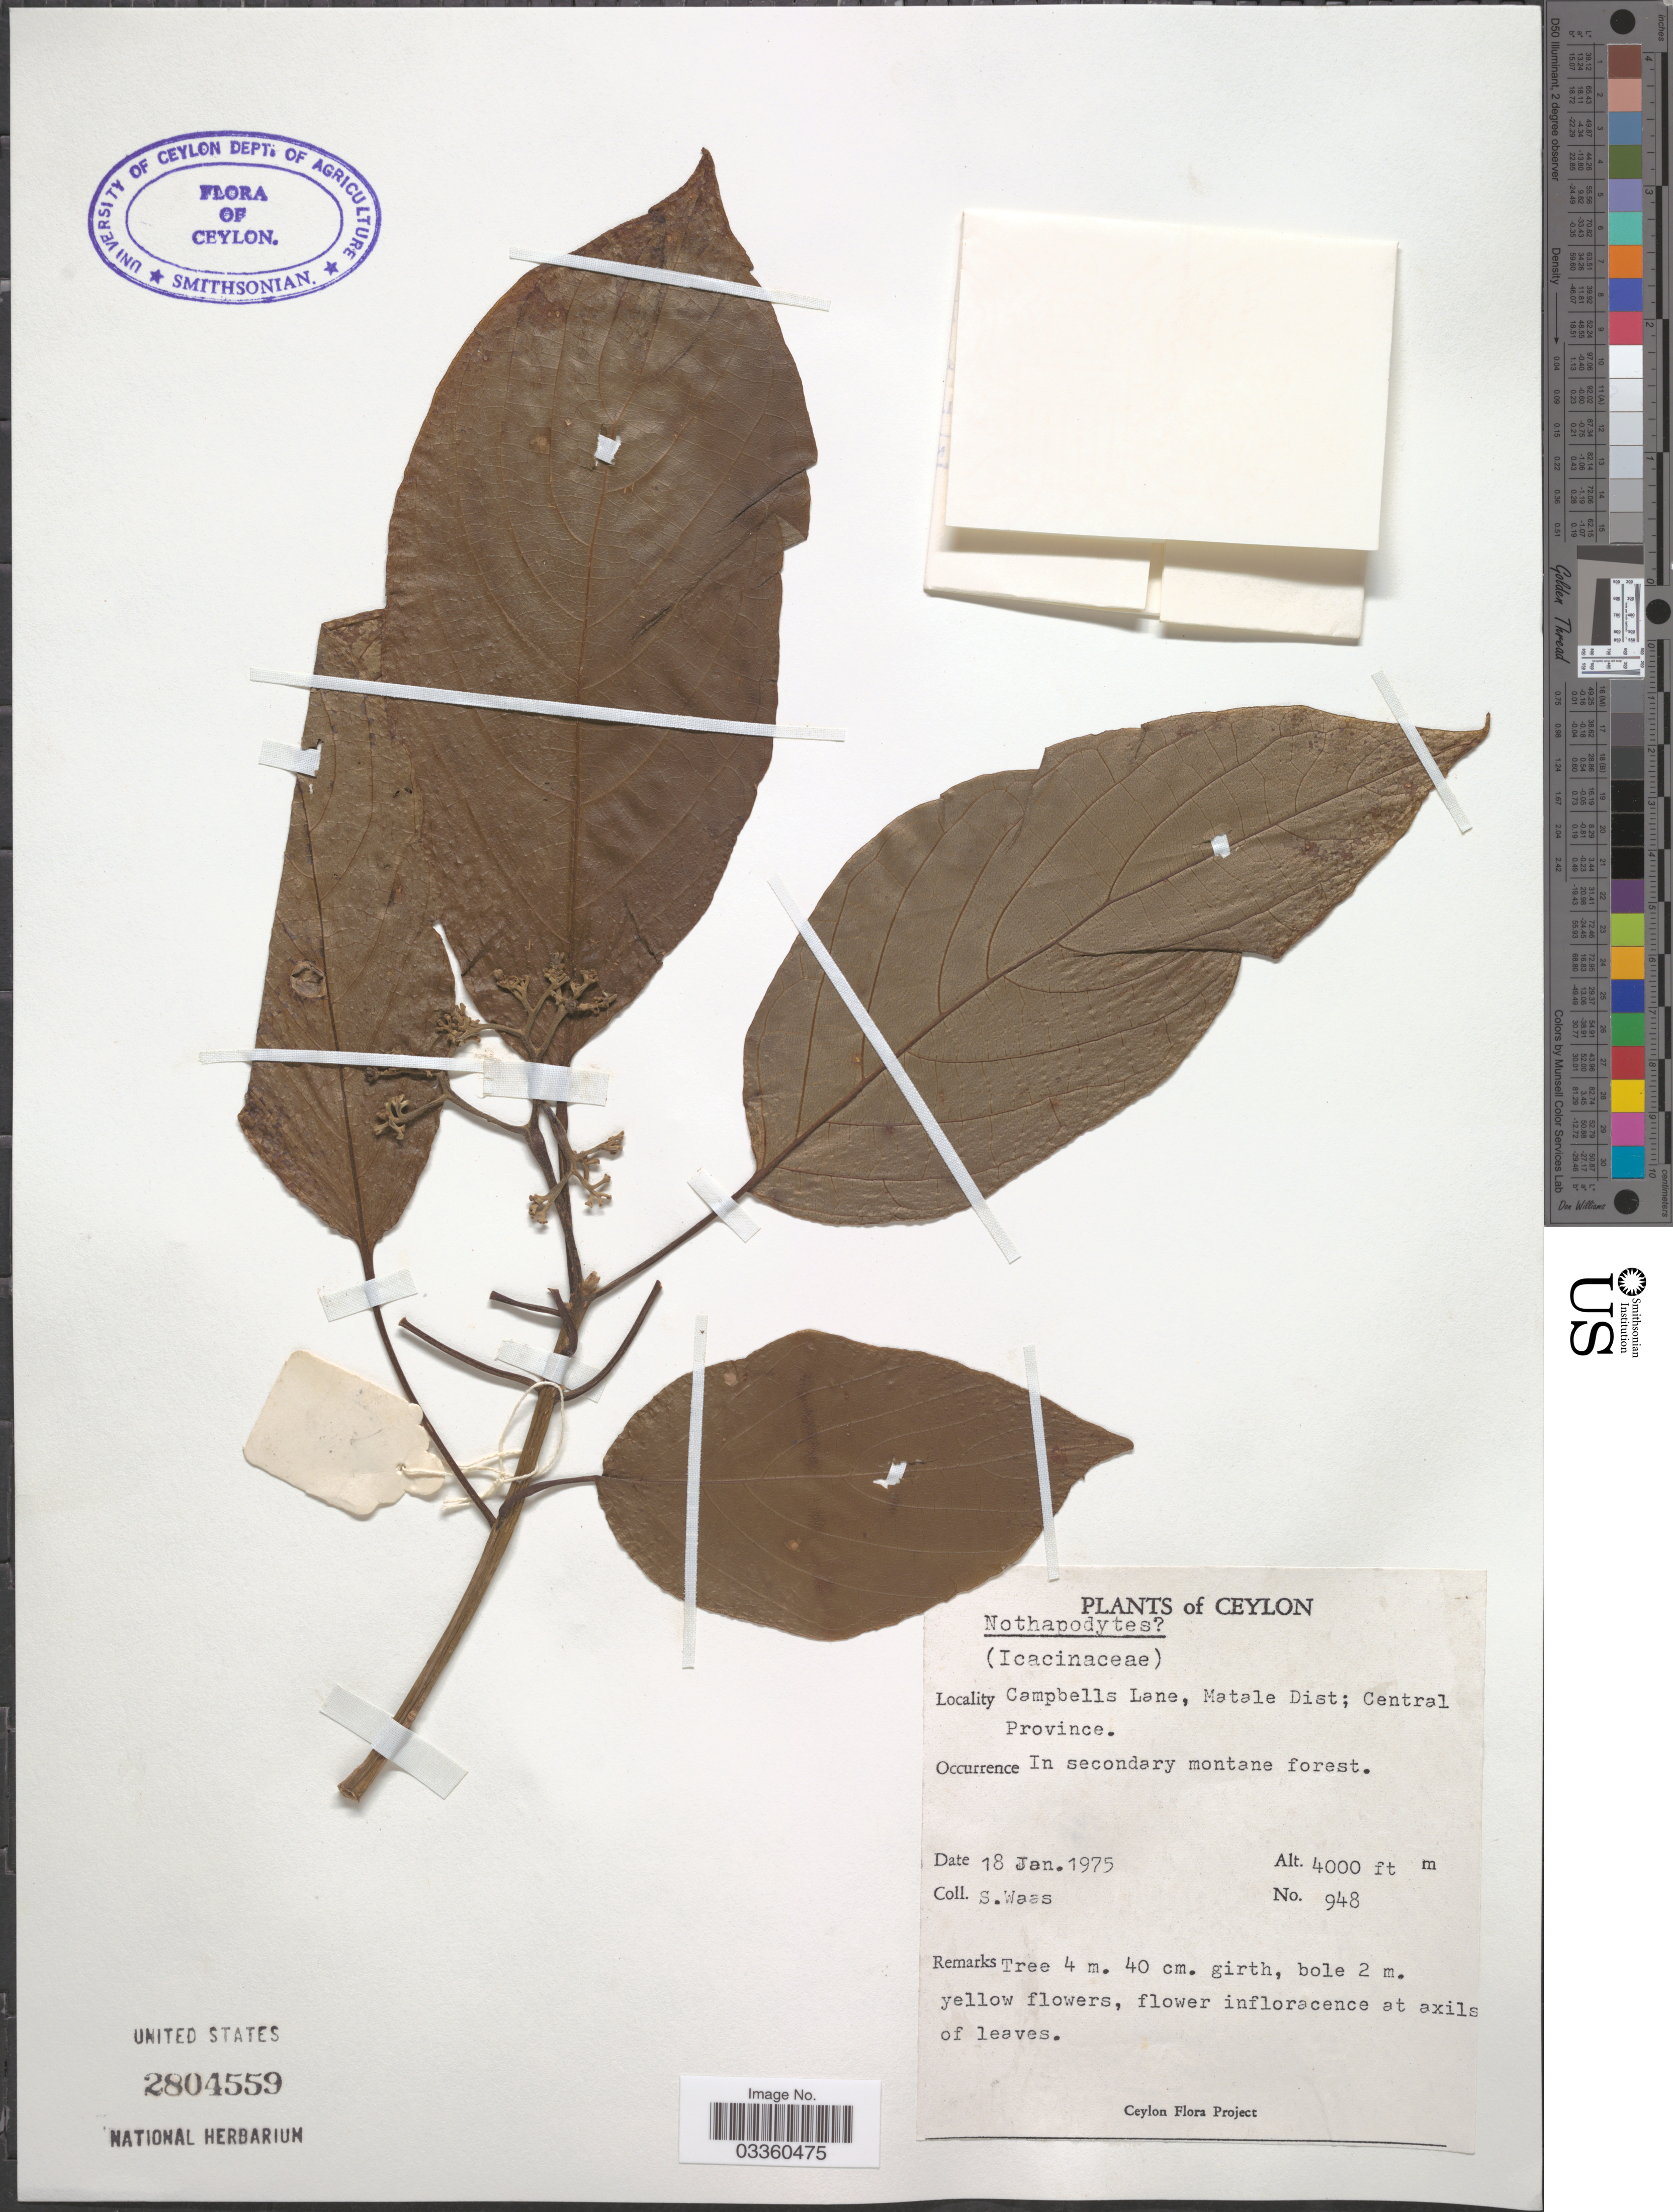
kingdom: Plantae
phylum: Tracheophyta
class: Magnoliopsida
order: Icacinales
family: Icacinaceae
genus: Nothapodytes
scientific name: Nothapodytes foetida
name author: (Wight) Sleumer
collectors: S. Waas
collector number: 948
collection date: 1975-01-18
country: Sri Lanka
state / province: Central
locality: Ceylon. Campbells Lane, Matale Dist.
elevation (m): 1219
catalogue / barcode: US 2804559